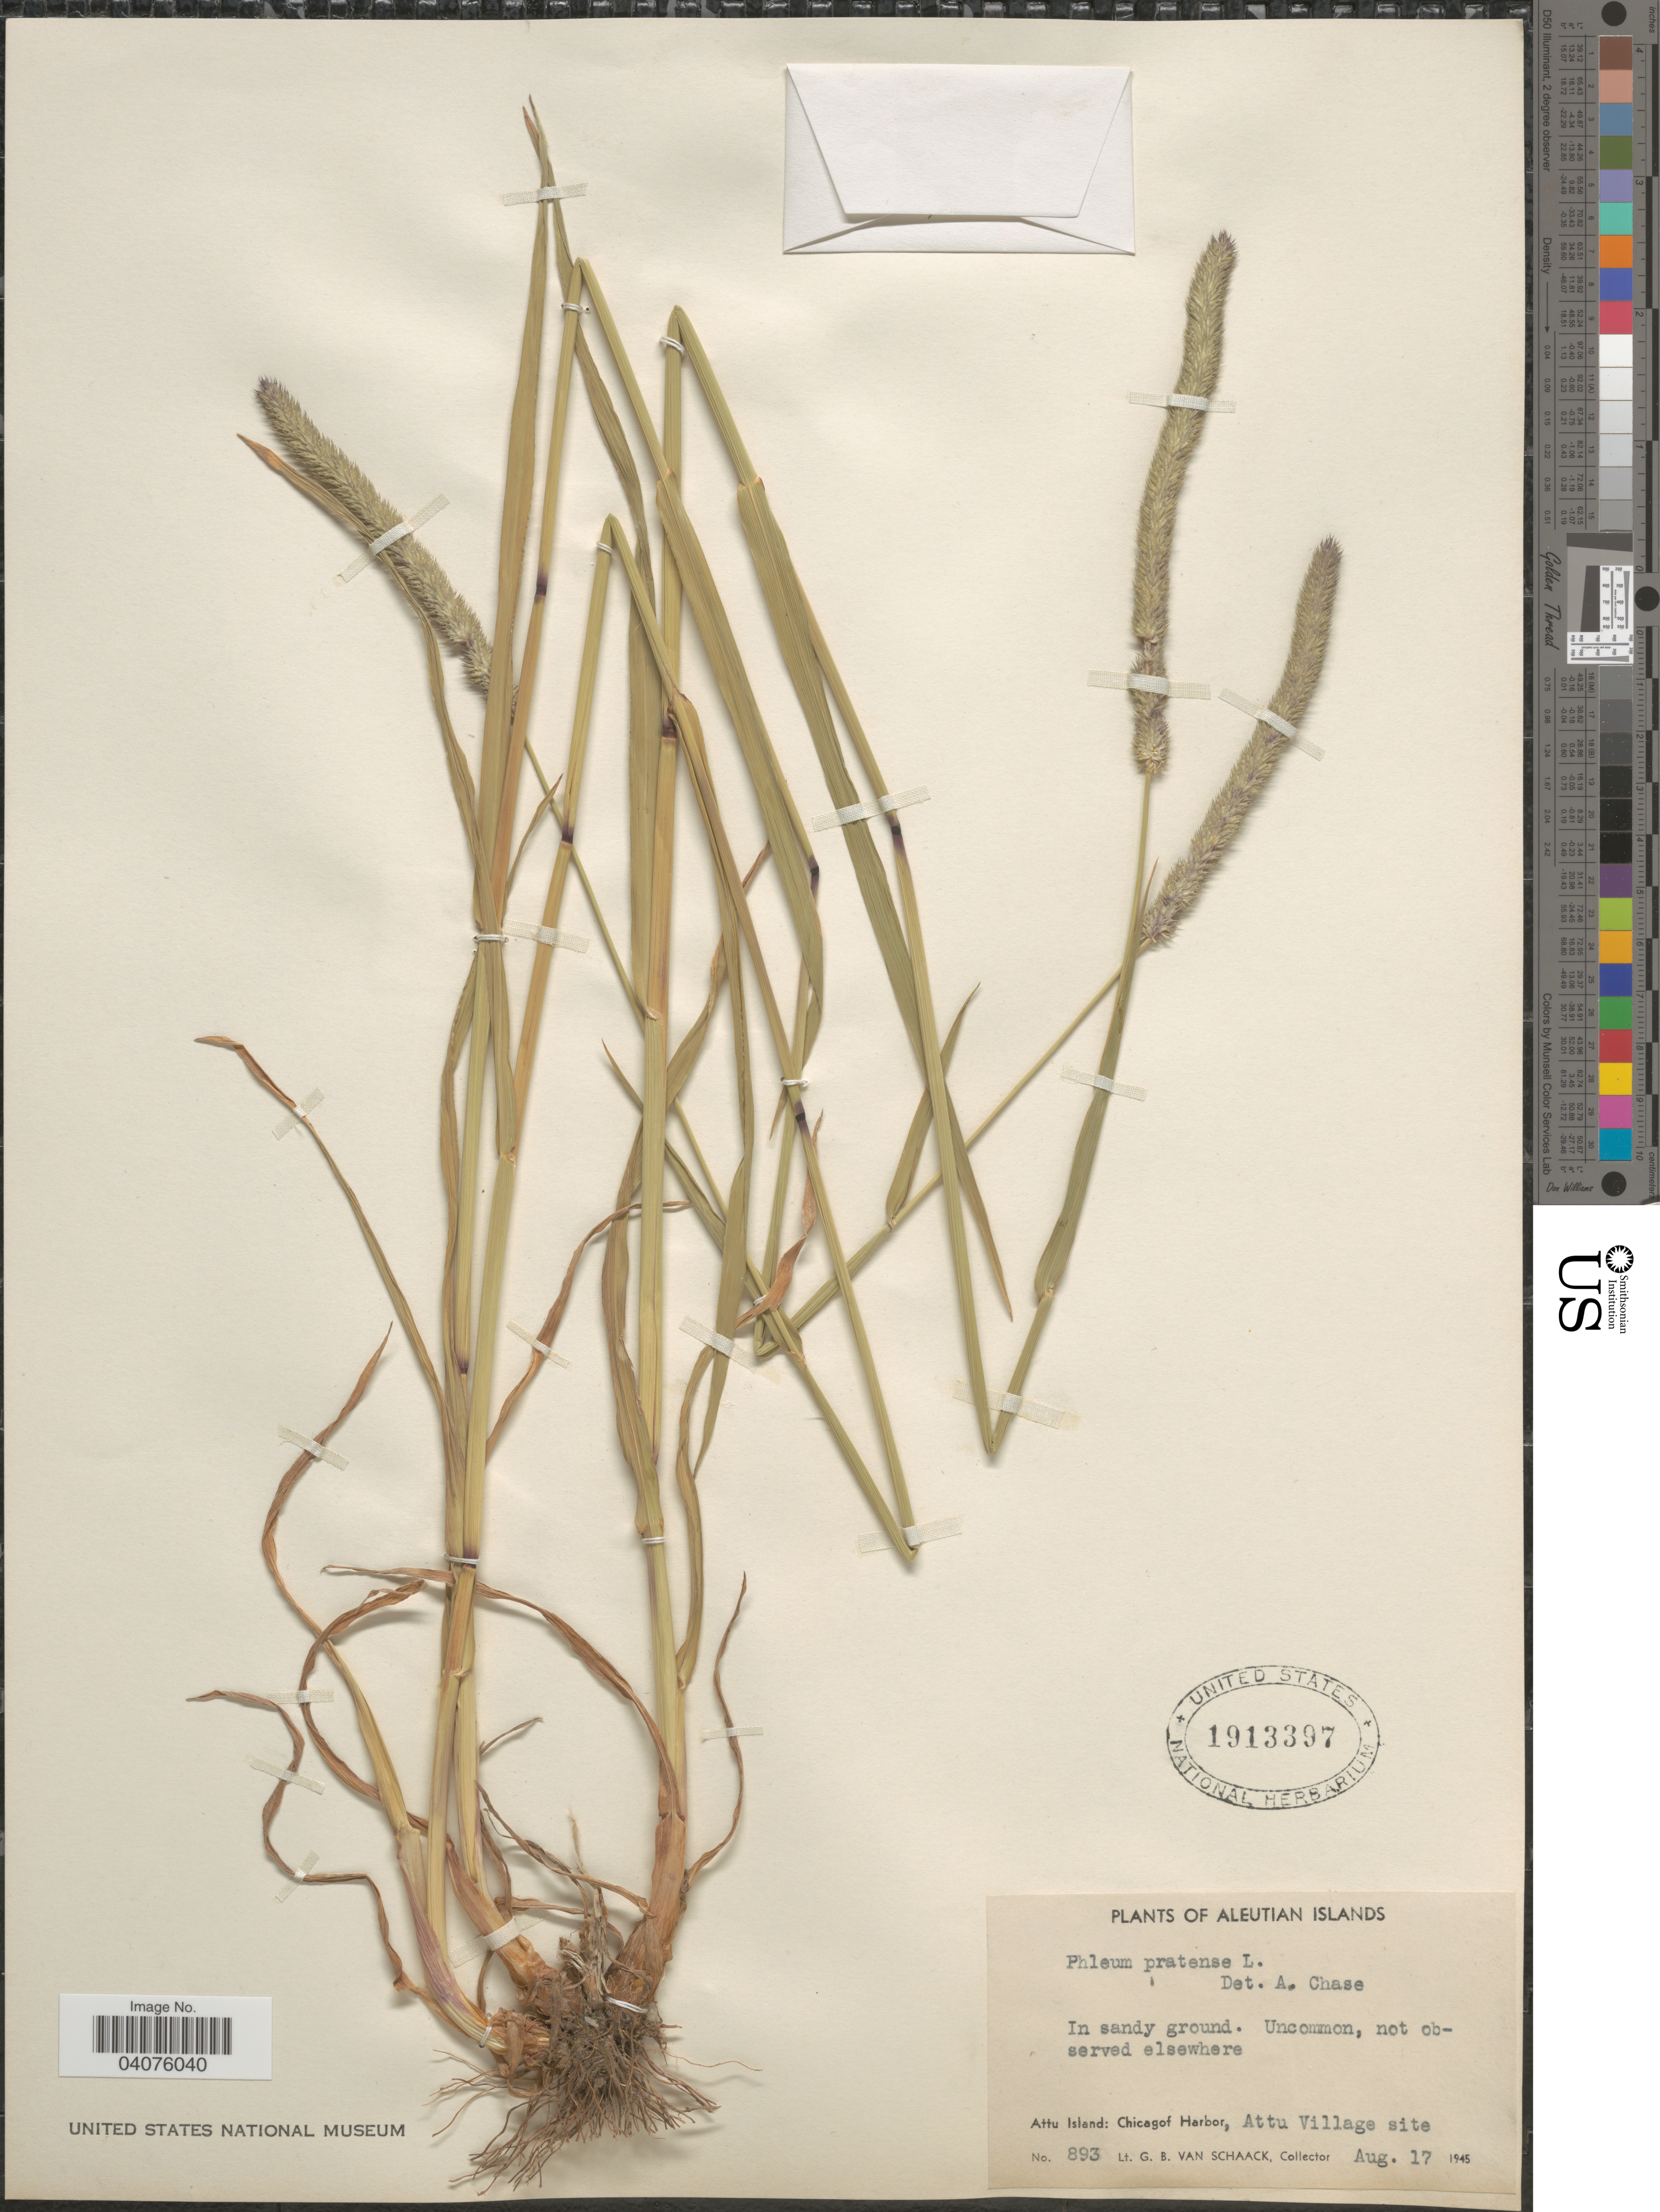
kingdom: Plantae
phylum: Tracheophyta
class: Liliopsida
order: Poales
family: Poaceae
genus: Phleum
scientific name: Phleum pratense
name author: L.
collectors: G. Van Schaack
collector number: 893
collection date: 1945-08-17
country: United States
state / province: Alaska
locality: Aleutian Islands. Attu Island: Chicagof Harbor, Attu Village site.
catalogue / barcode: US 1913397